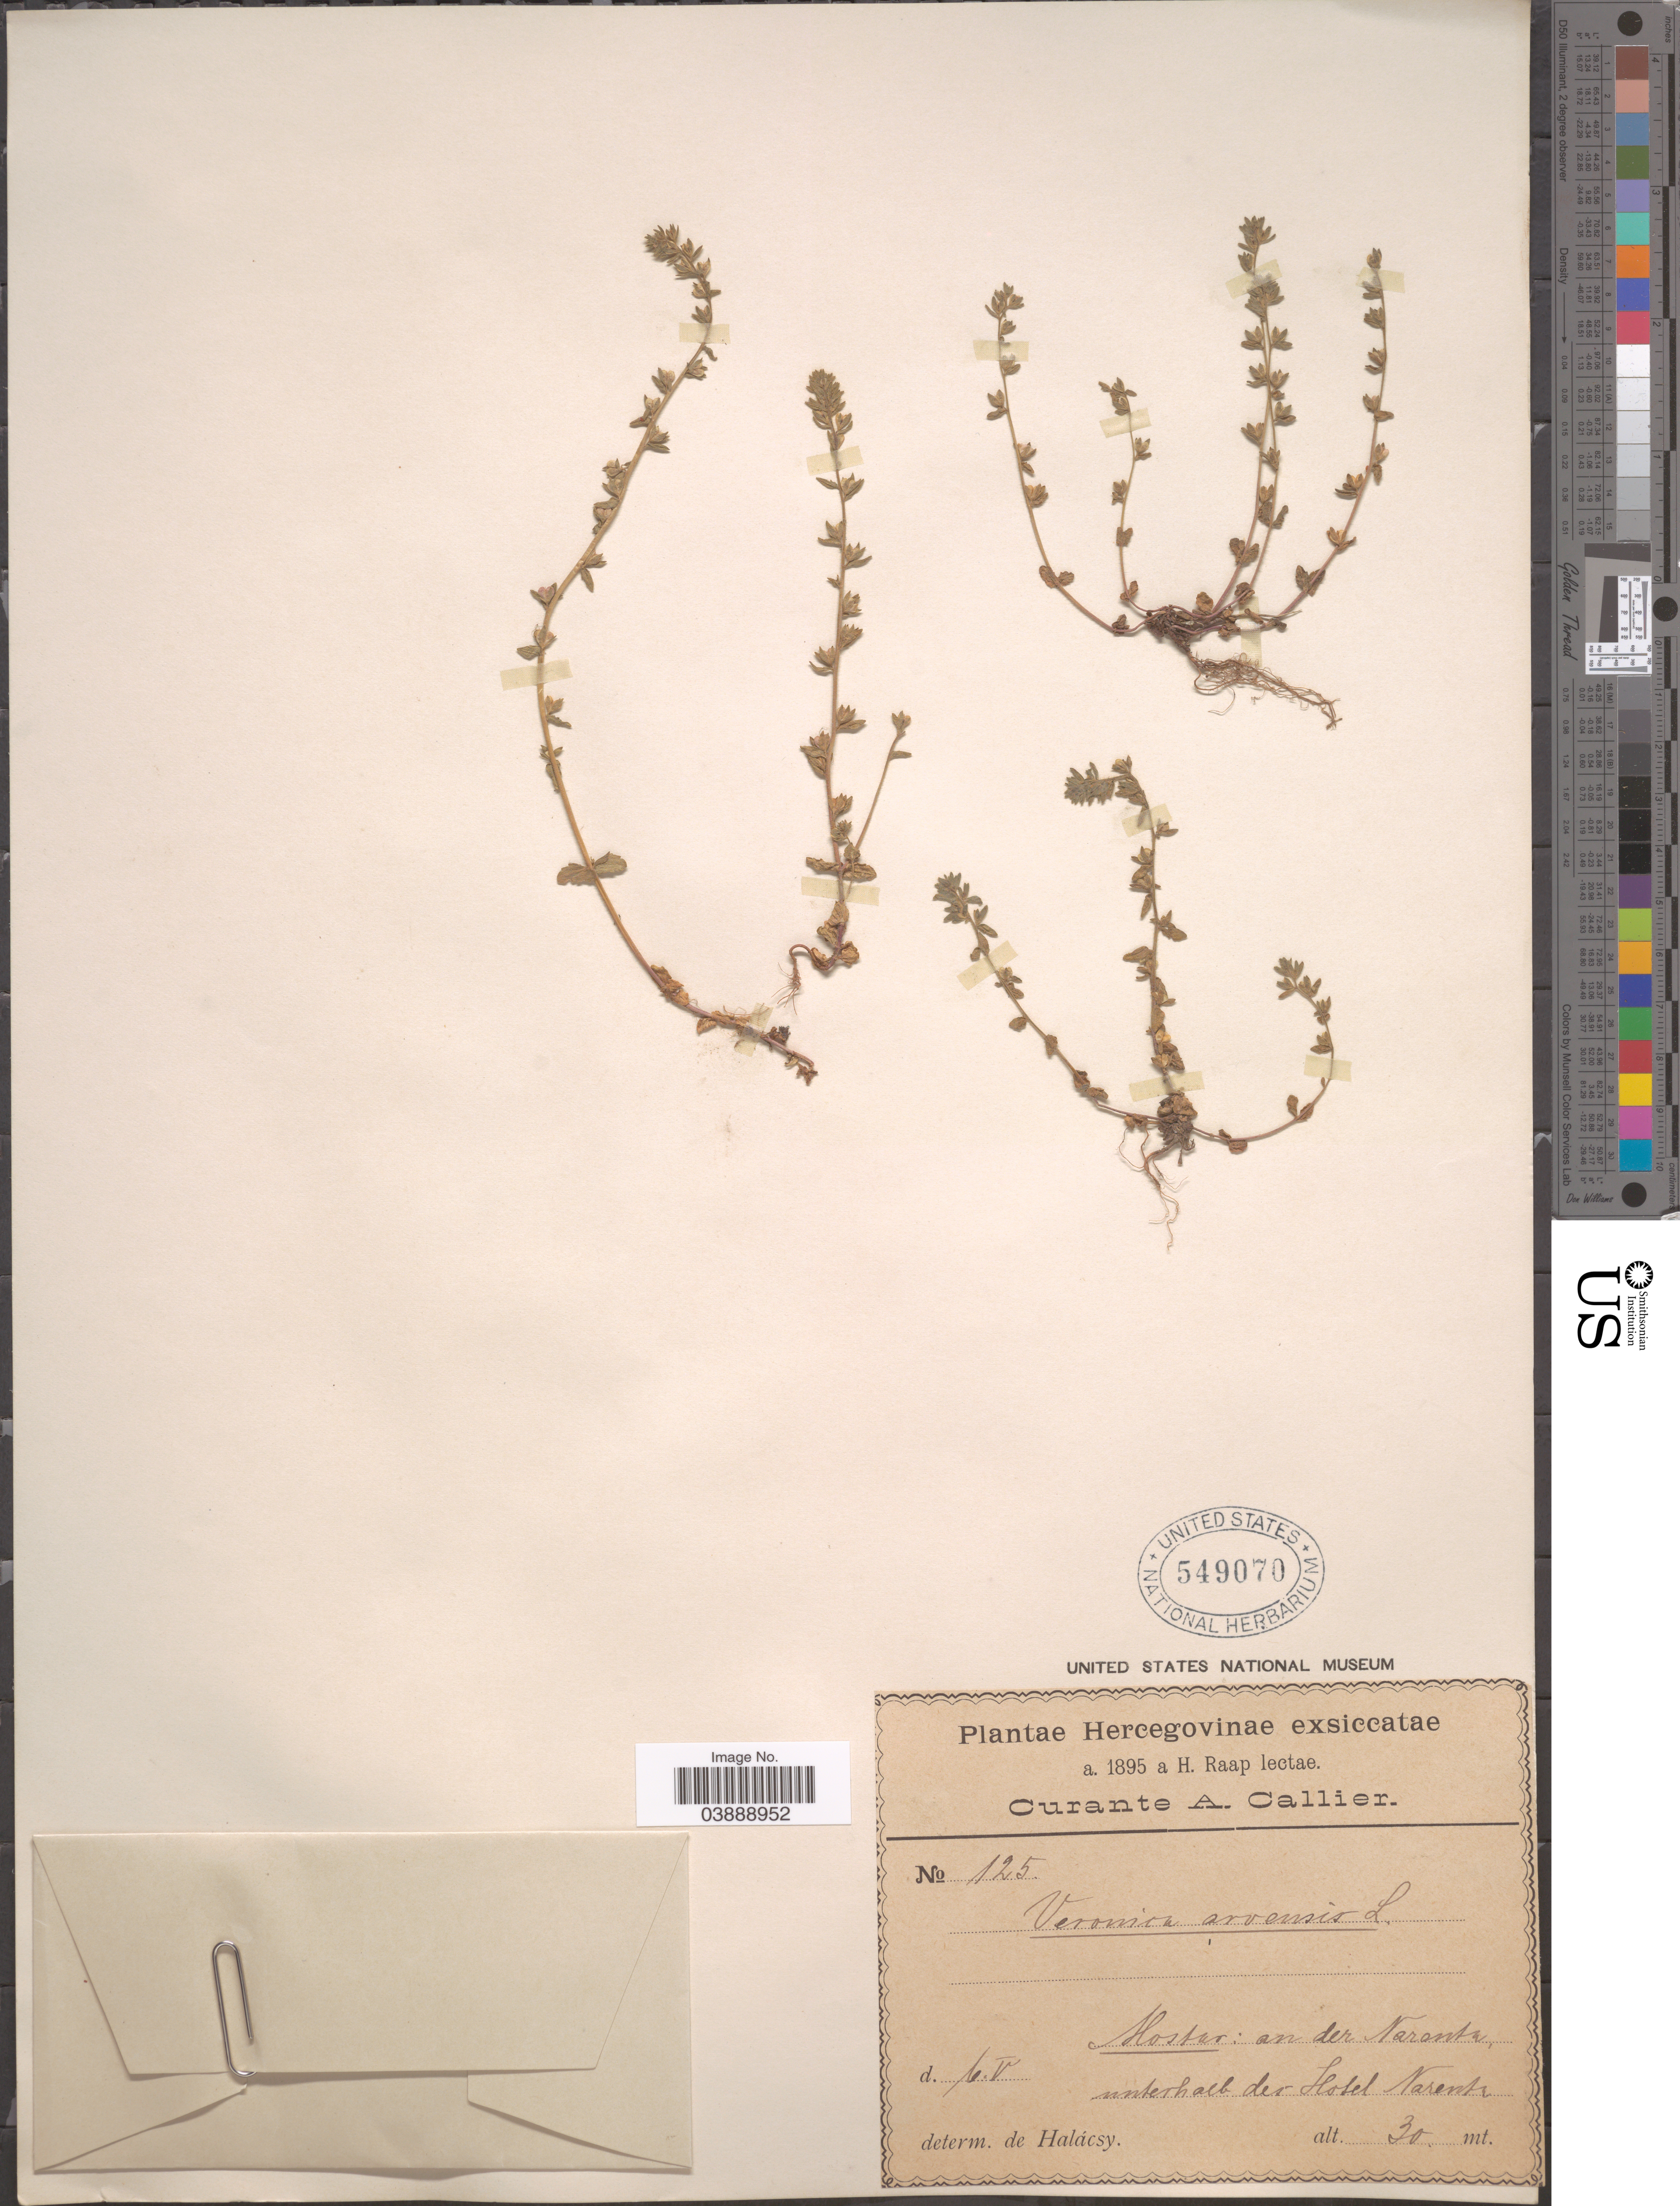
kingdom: Plantae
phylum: Tracheophyta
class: Magnoliopsida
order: Lamiales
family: Plantaginaceae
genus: Veronica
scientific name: Veronica arvensis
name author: L.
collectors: H. Raap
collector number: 125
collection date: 1895-05-06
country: Bosnia and Herzegovina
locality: Hercegovinae. Mostar an der Narante, unterhalb der Hotel Narente.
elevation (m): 30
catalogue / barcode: US 549070